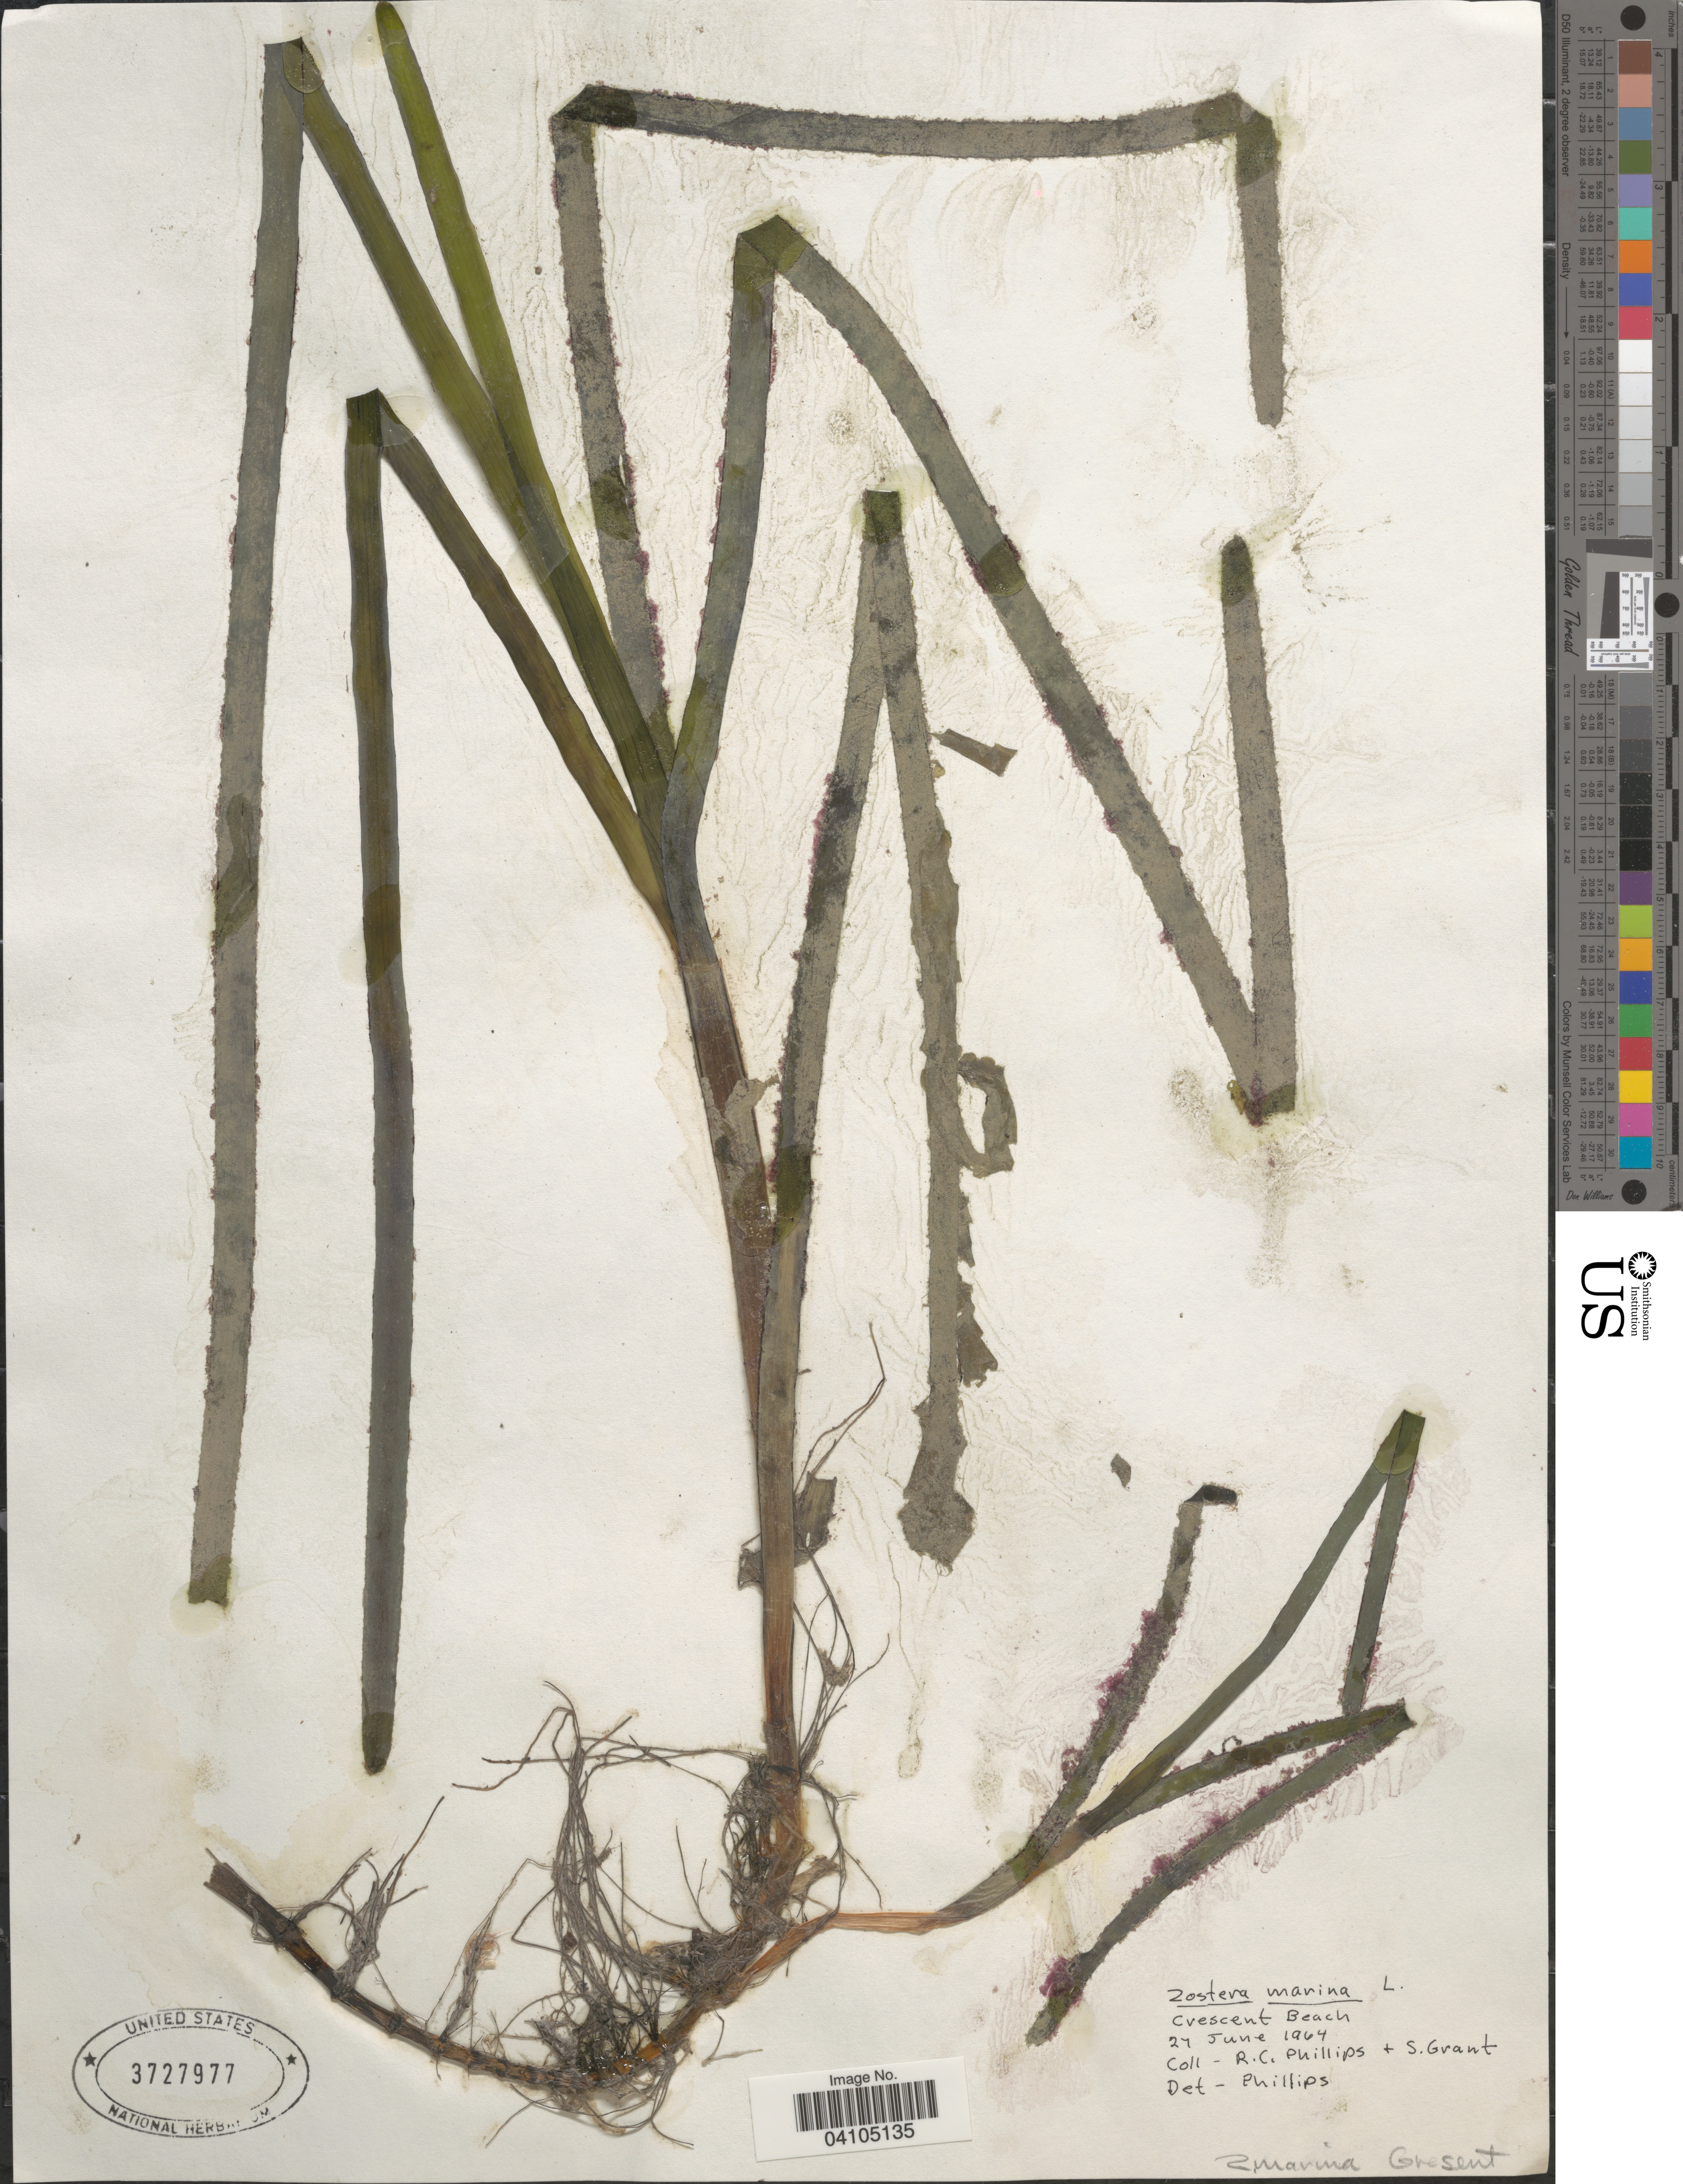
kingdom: Plantae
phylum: Tracheophyta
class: Liliopsida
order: Alismatales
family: Zosteraceae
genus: Zostera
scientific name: Zostera marina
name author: L.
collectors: R. C. Phillips & S. Grant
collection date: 1964-06-27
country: United States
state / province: Washington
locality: Crescent Beach.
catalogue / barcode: US 3727977